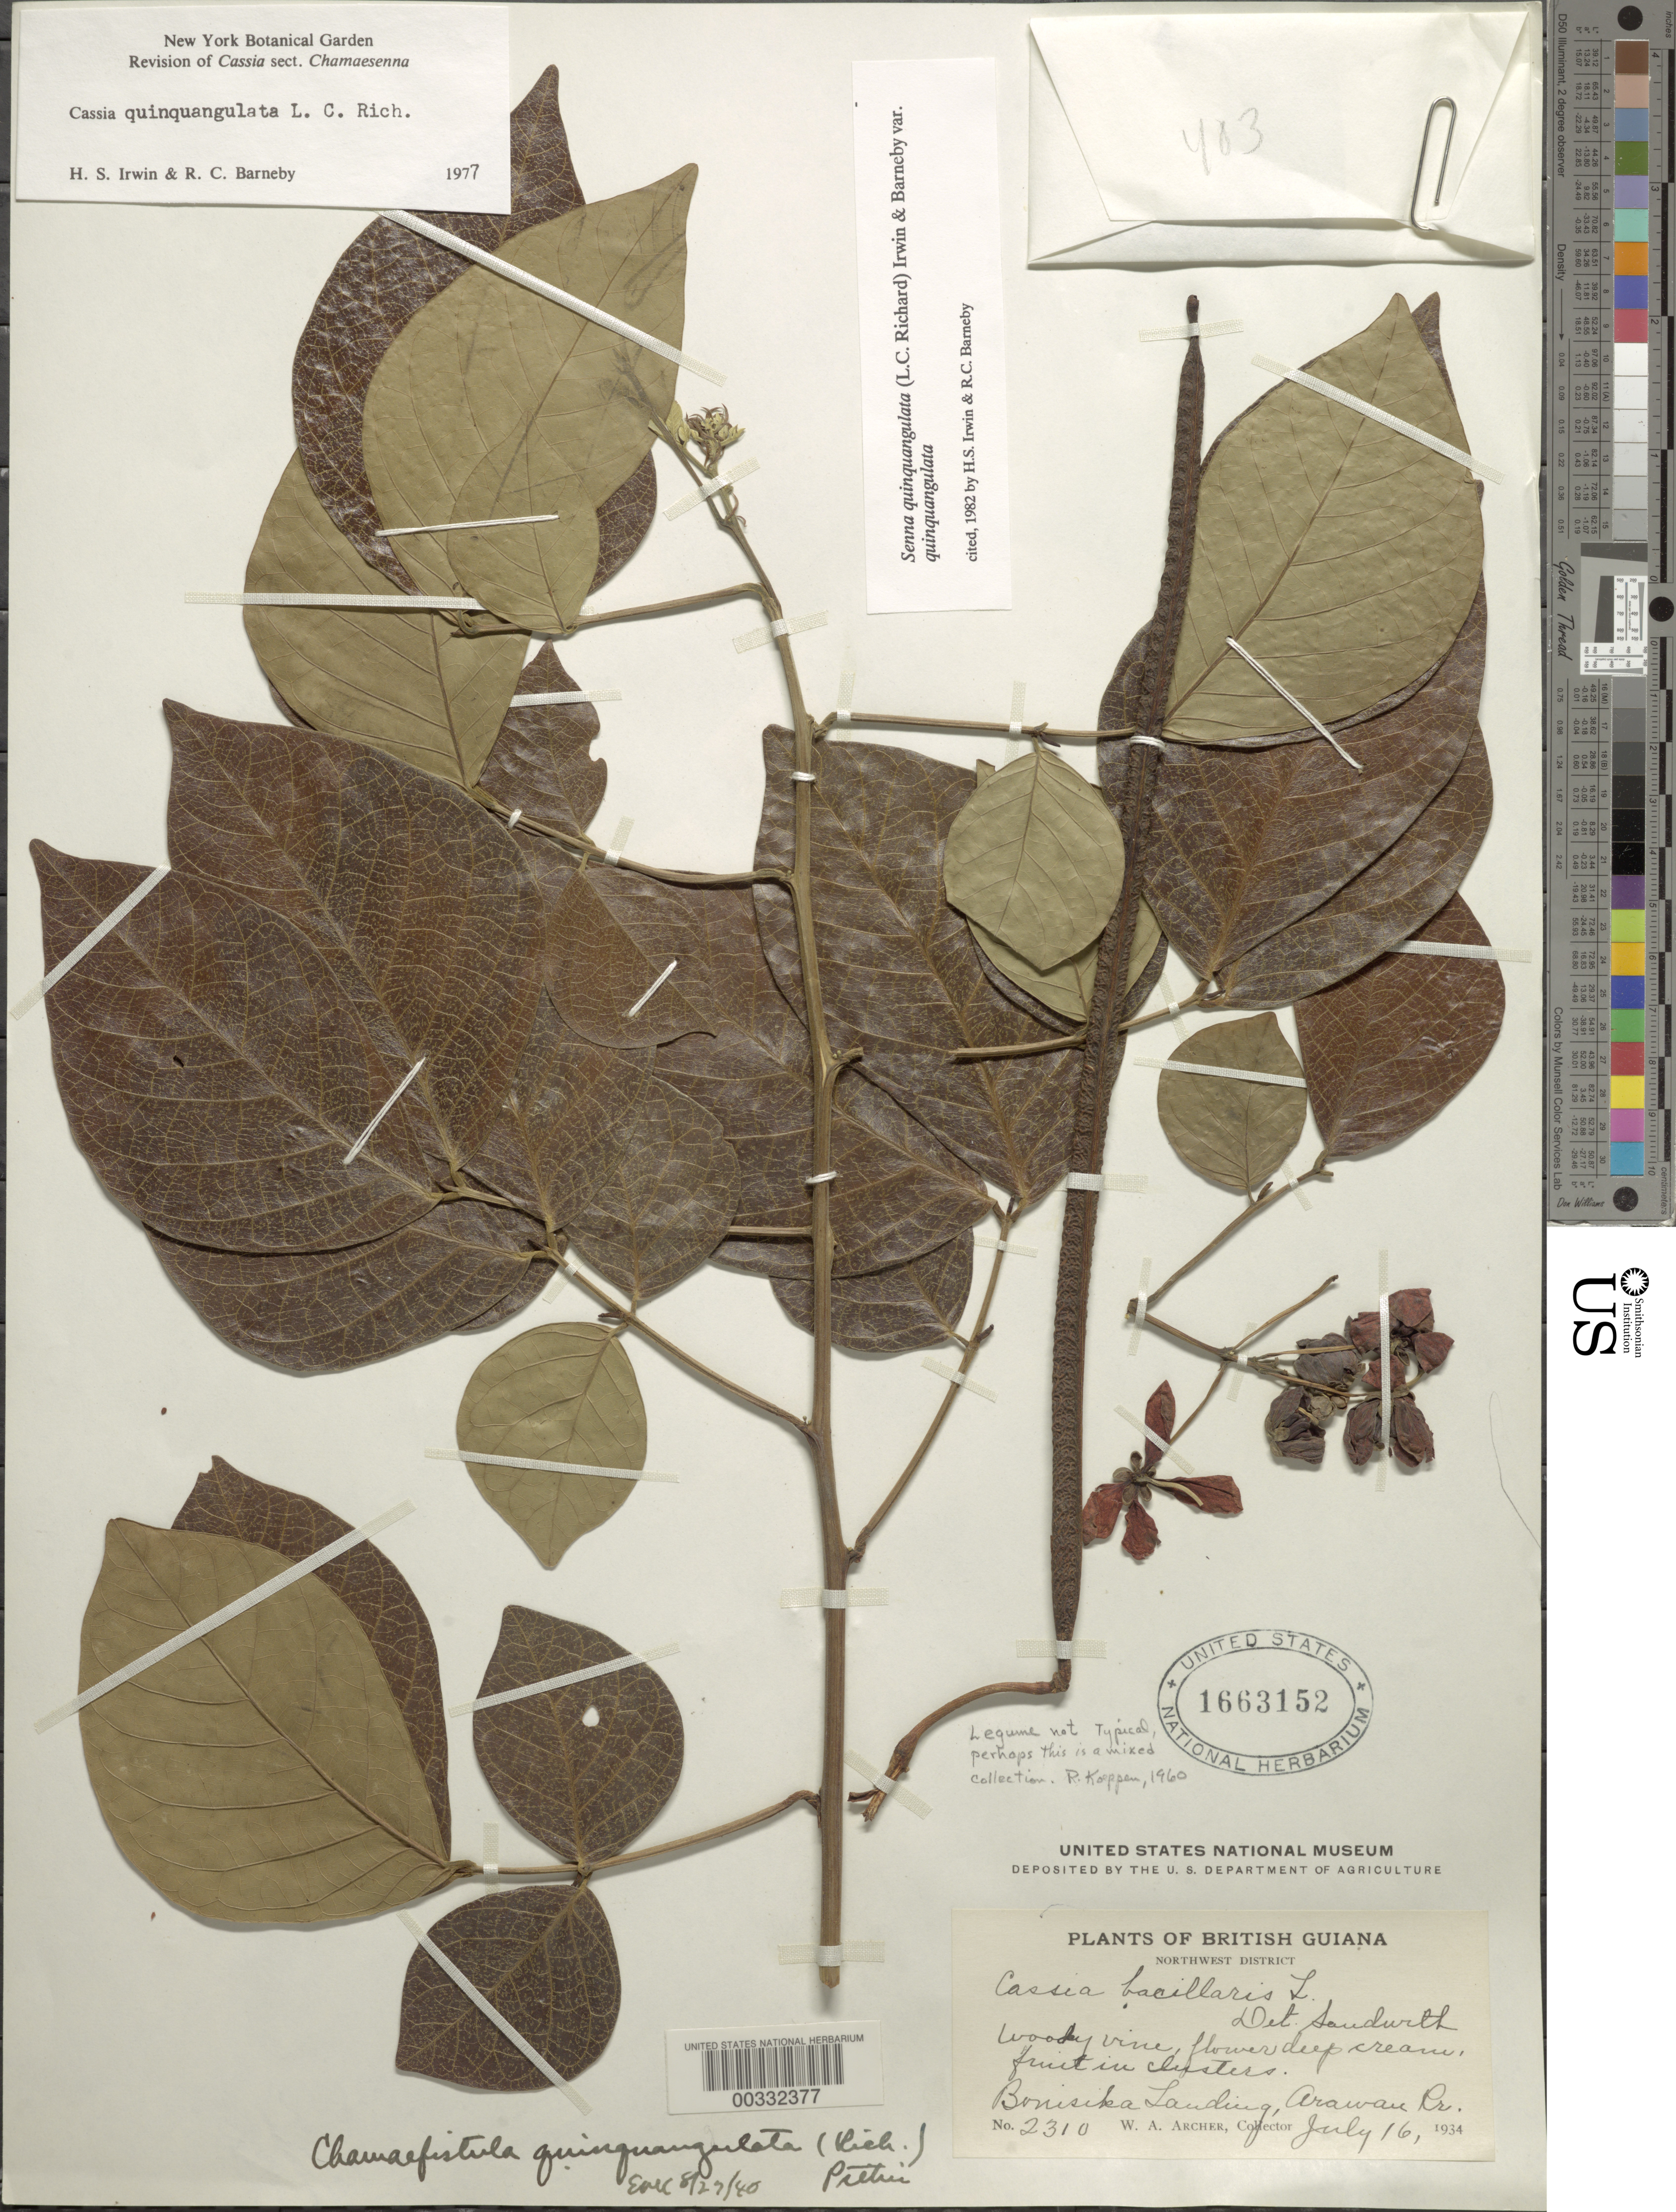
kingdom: Plantae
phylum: Tracheophyta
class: Magnoliopsida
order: Fabales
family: Fabaceae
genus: Senna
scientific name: Senna quinquangulata var. quinquangulata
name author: H.S. Irwin & Barneby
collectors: W. A. Archer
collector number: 2310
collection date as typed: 16 Jul 1934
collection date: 1934-07-16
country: Guyana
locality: Bonisika landing, arawau river; northwest dist.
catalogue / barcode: US 1663152